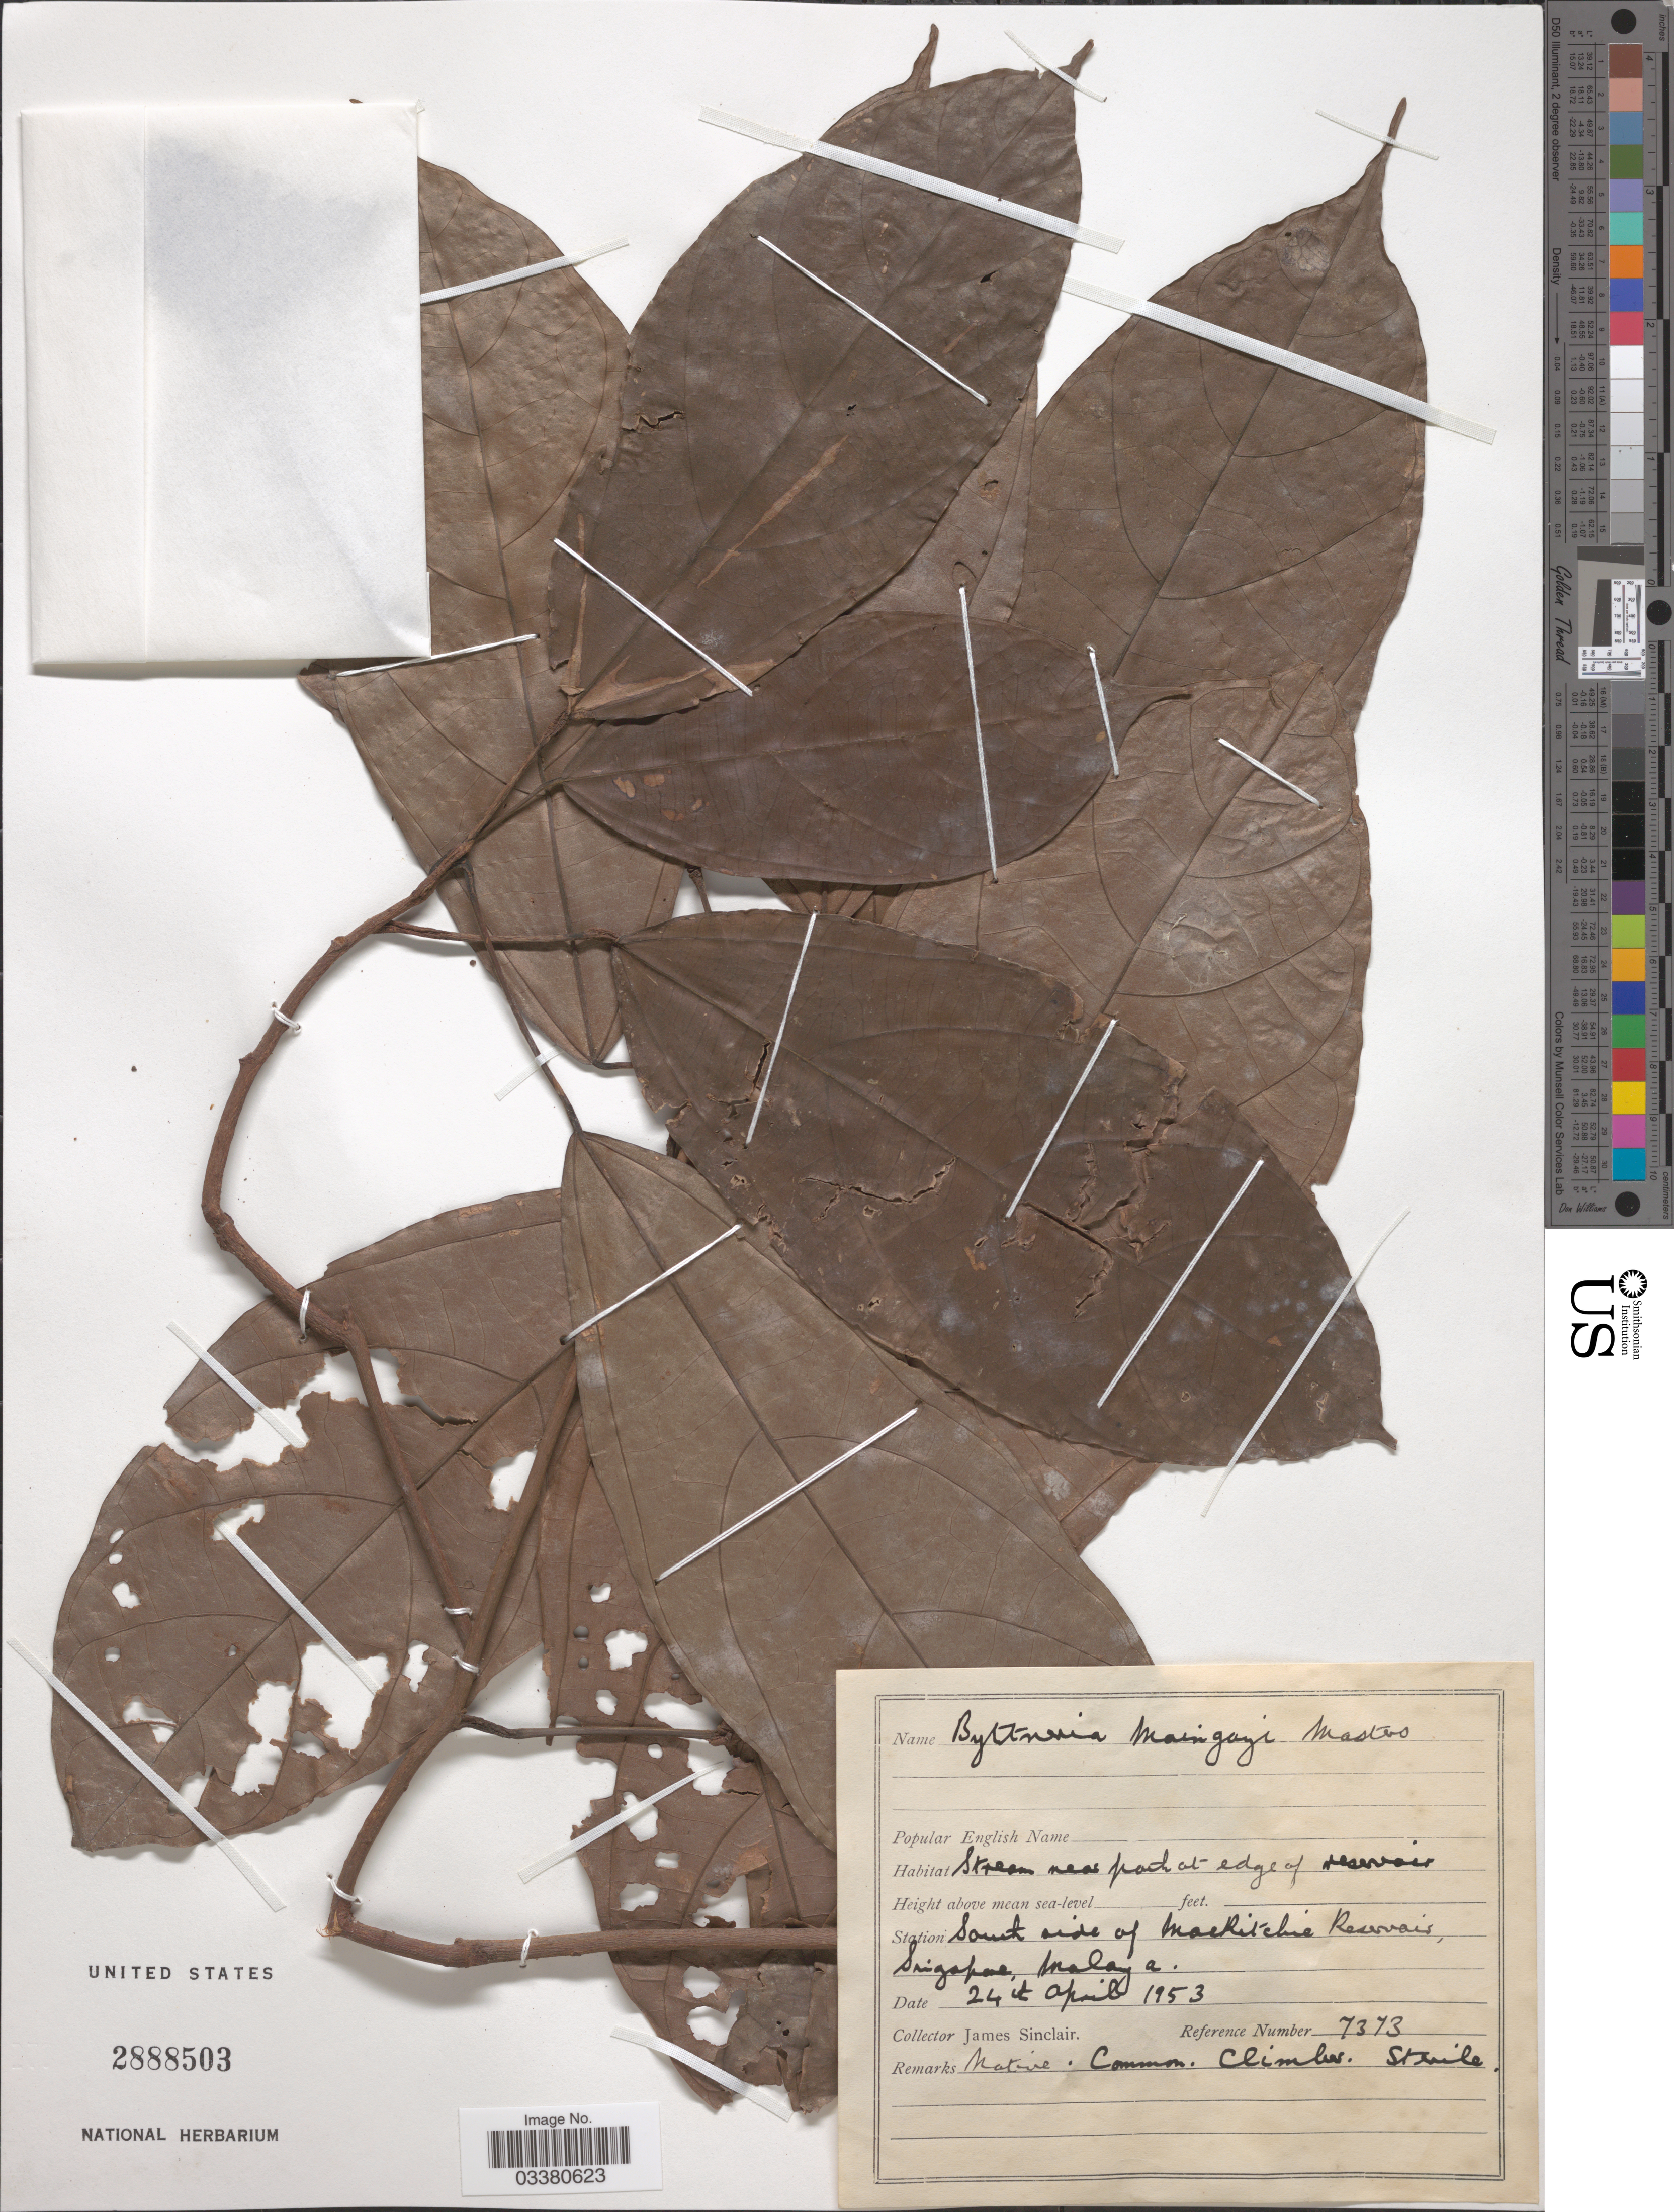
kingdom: Plantae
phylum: Tracheophyta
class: Magnoliopsida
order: Malvales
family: Malvaceae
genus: Byttneria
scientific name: Byttneria maingayi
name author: Mast.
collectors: J. Sinclair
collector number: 7373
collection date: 1953-04-24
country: Singapore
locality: Station south side of MacRitchie Reservoir, Malaya.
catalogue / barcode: US 2888503